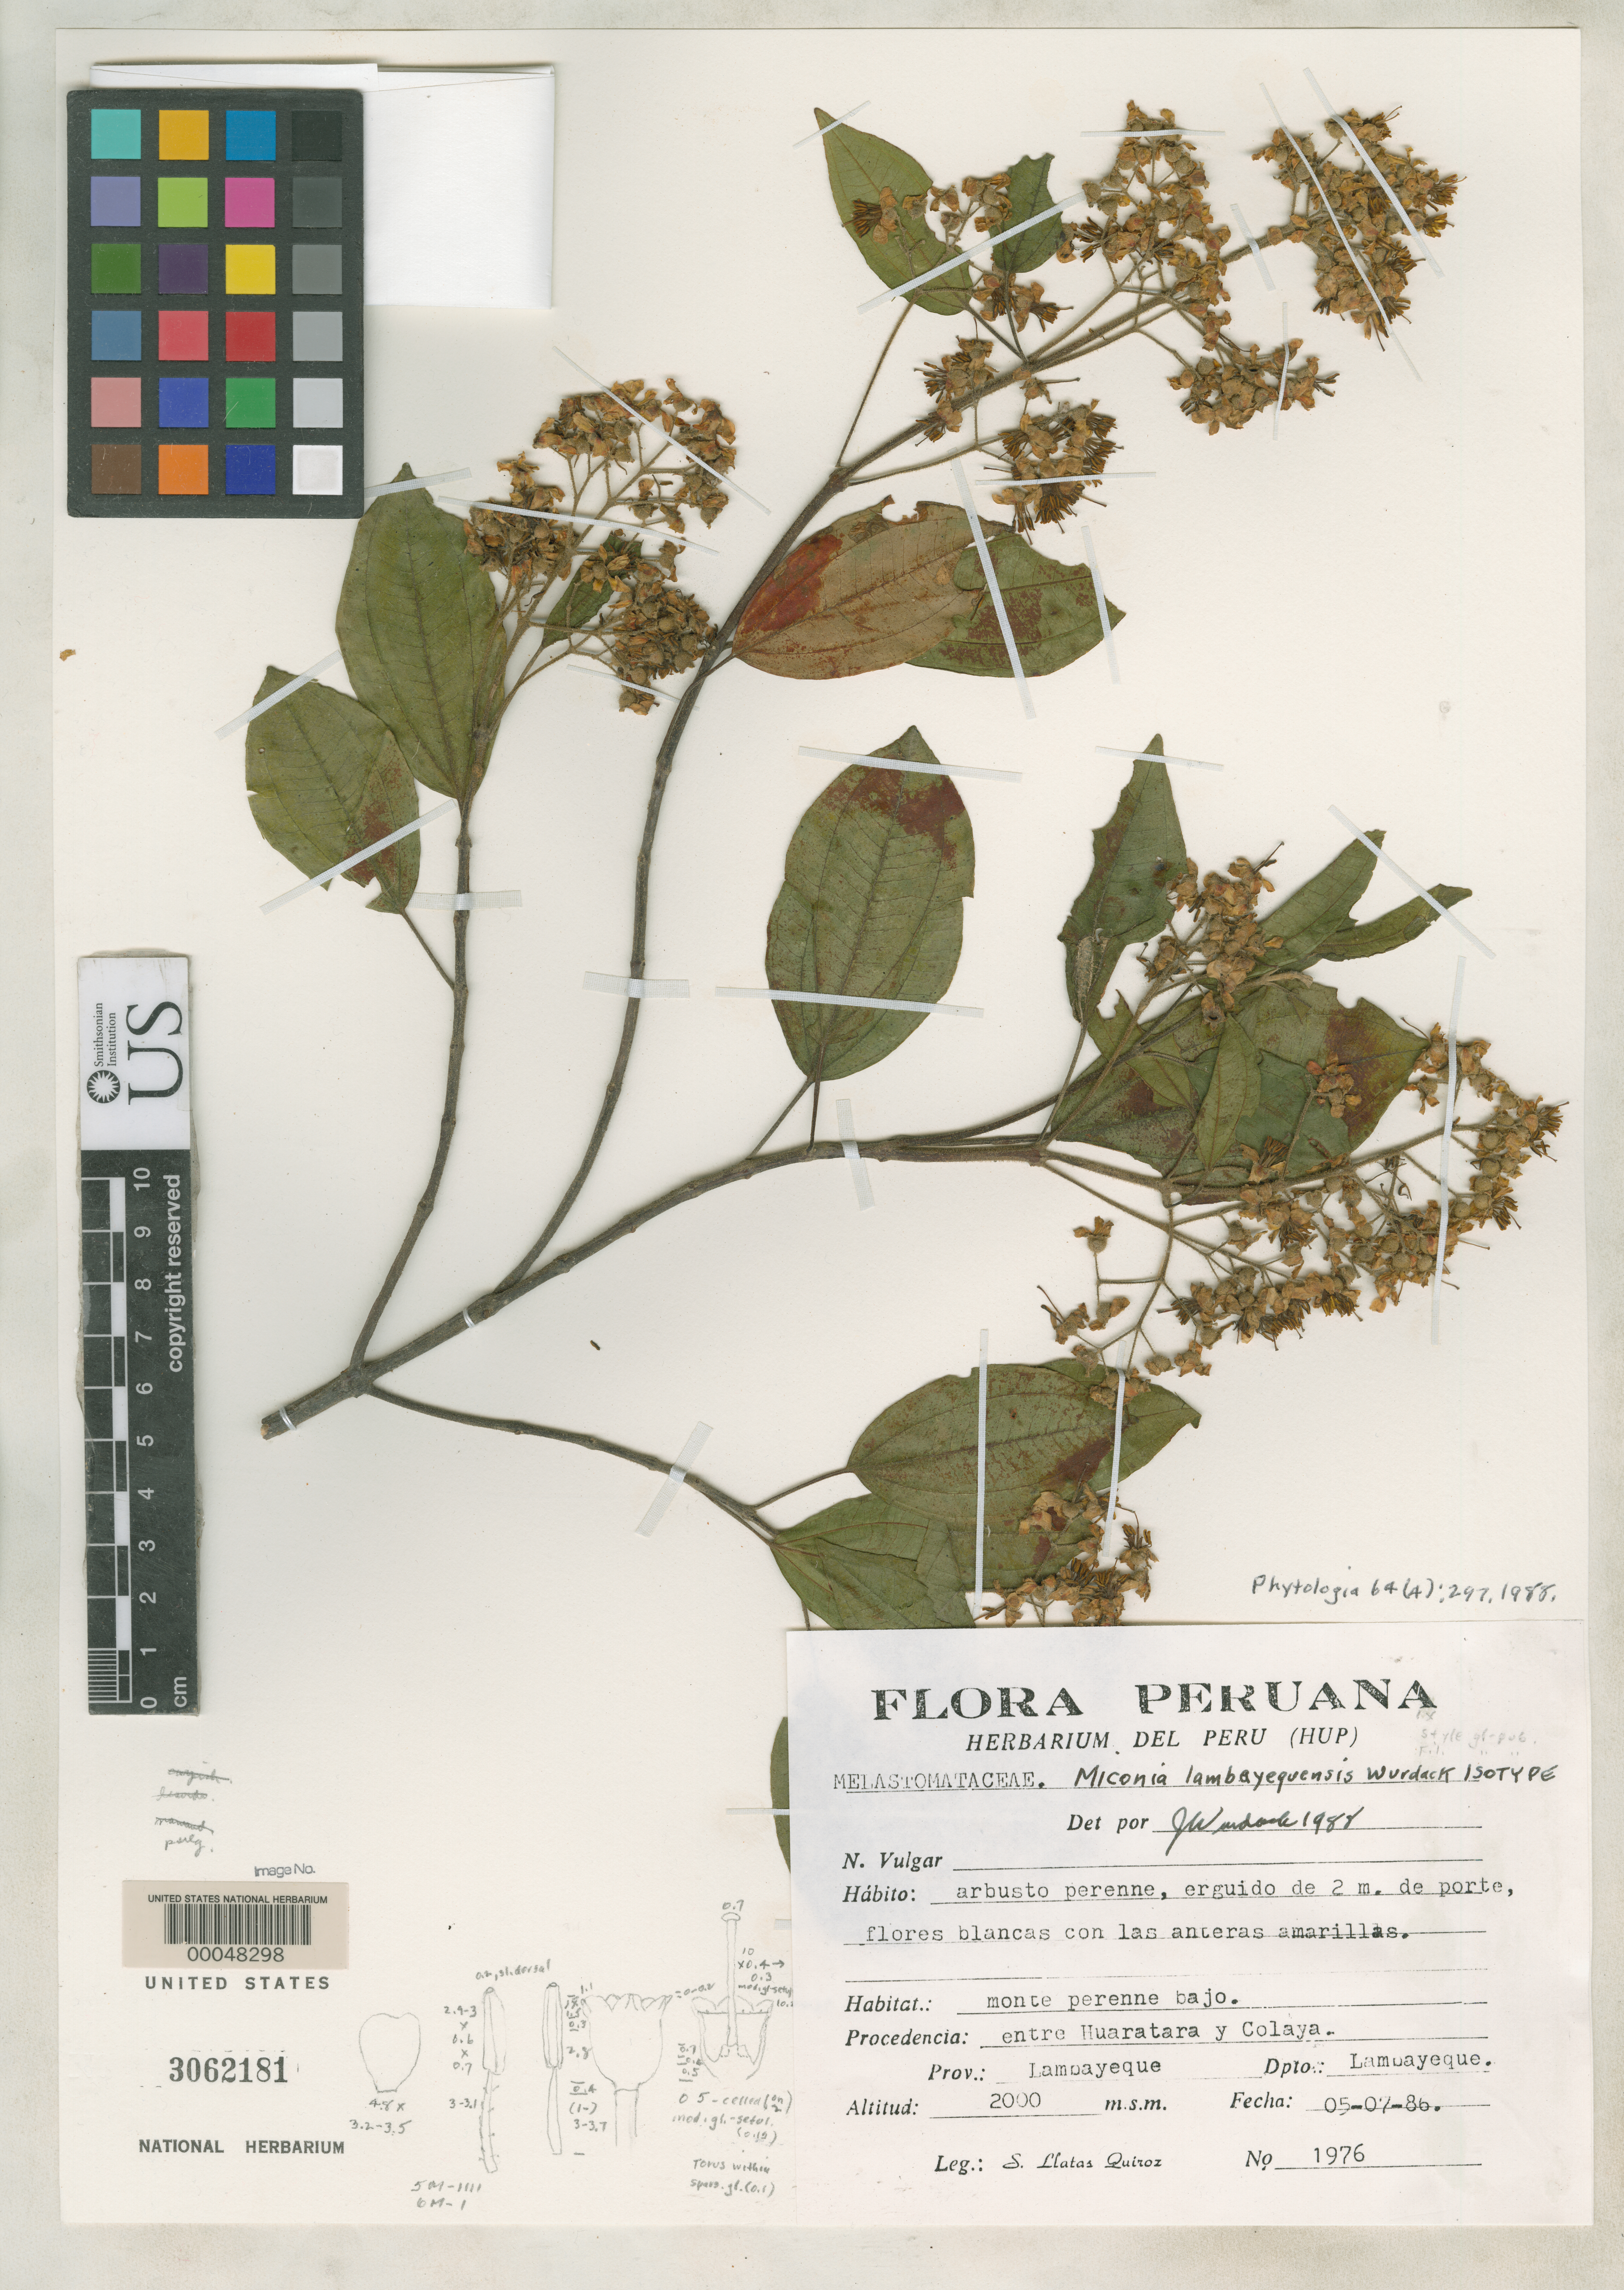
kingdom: Plantae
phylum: Tracheophyta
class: Magnoliopsida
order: Myrtales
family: Melastomataceae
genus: Miconia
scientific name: Miconia lambayequensis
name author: Wurdack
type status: Isotype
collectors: S. L. Quiroz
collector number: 1976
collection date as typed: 05 Jul 1986 or 05 May 1986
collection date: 1986-05-05 or 1986-07-05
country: Peru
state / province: Lambayeque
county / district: Lambayeque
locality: Between Huaratara and Colaya.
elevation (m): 2000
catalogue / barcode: US 3062181